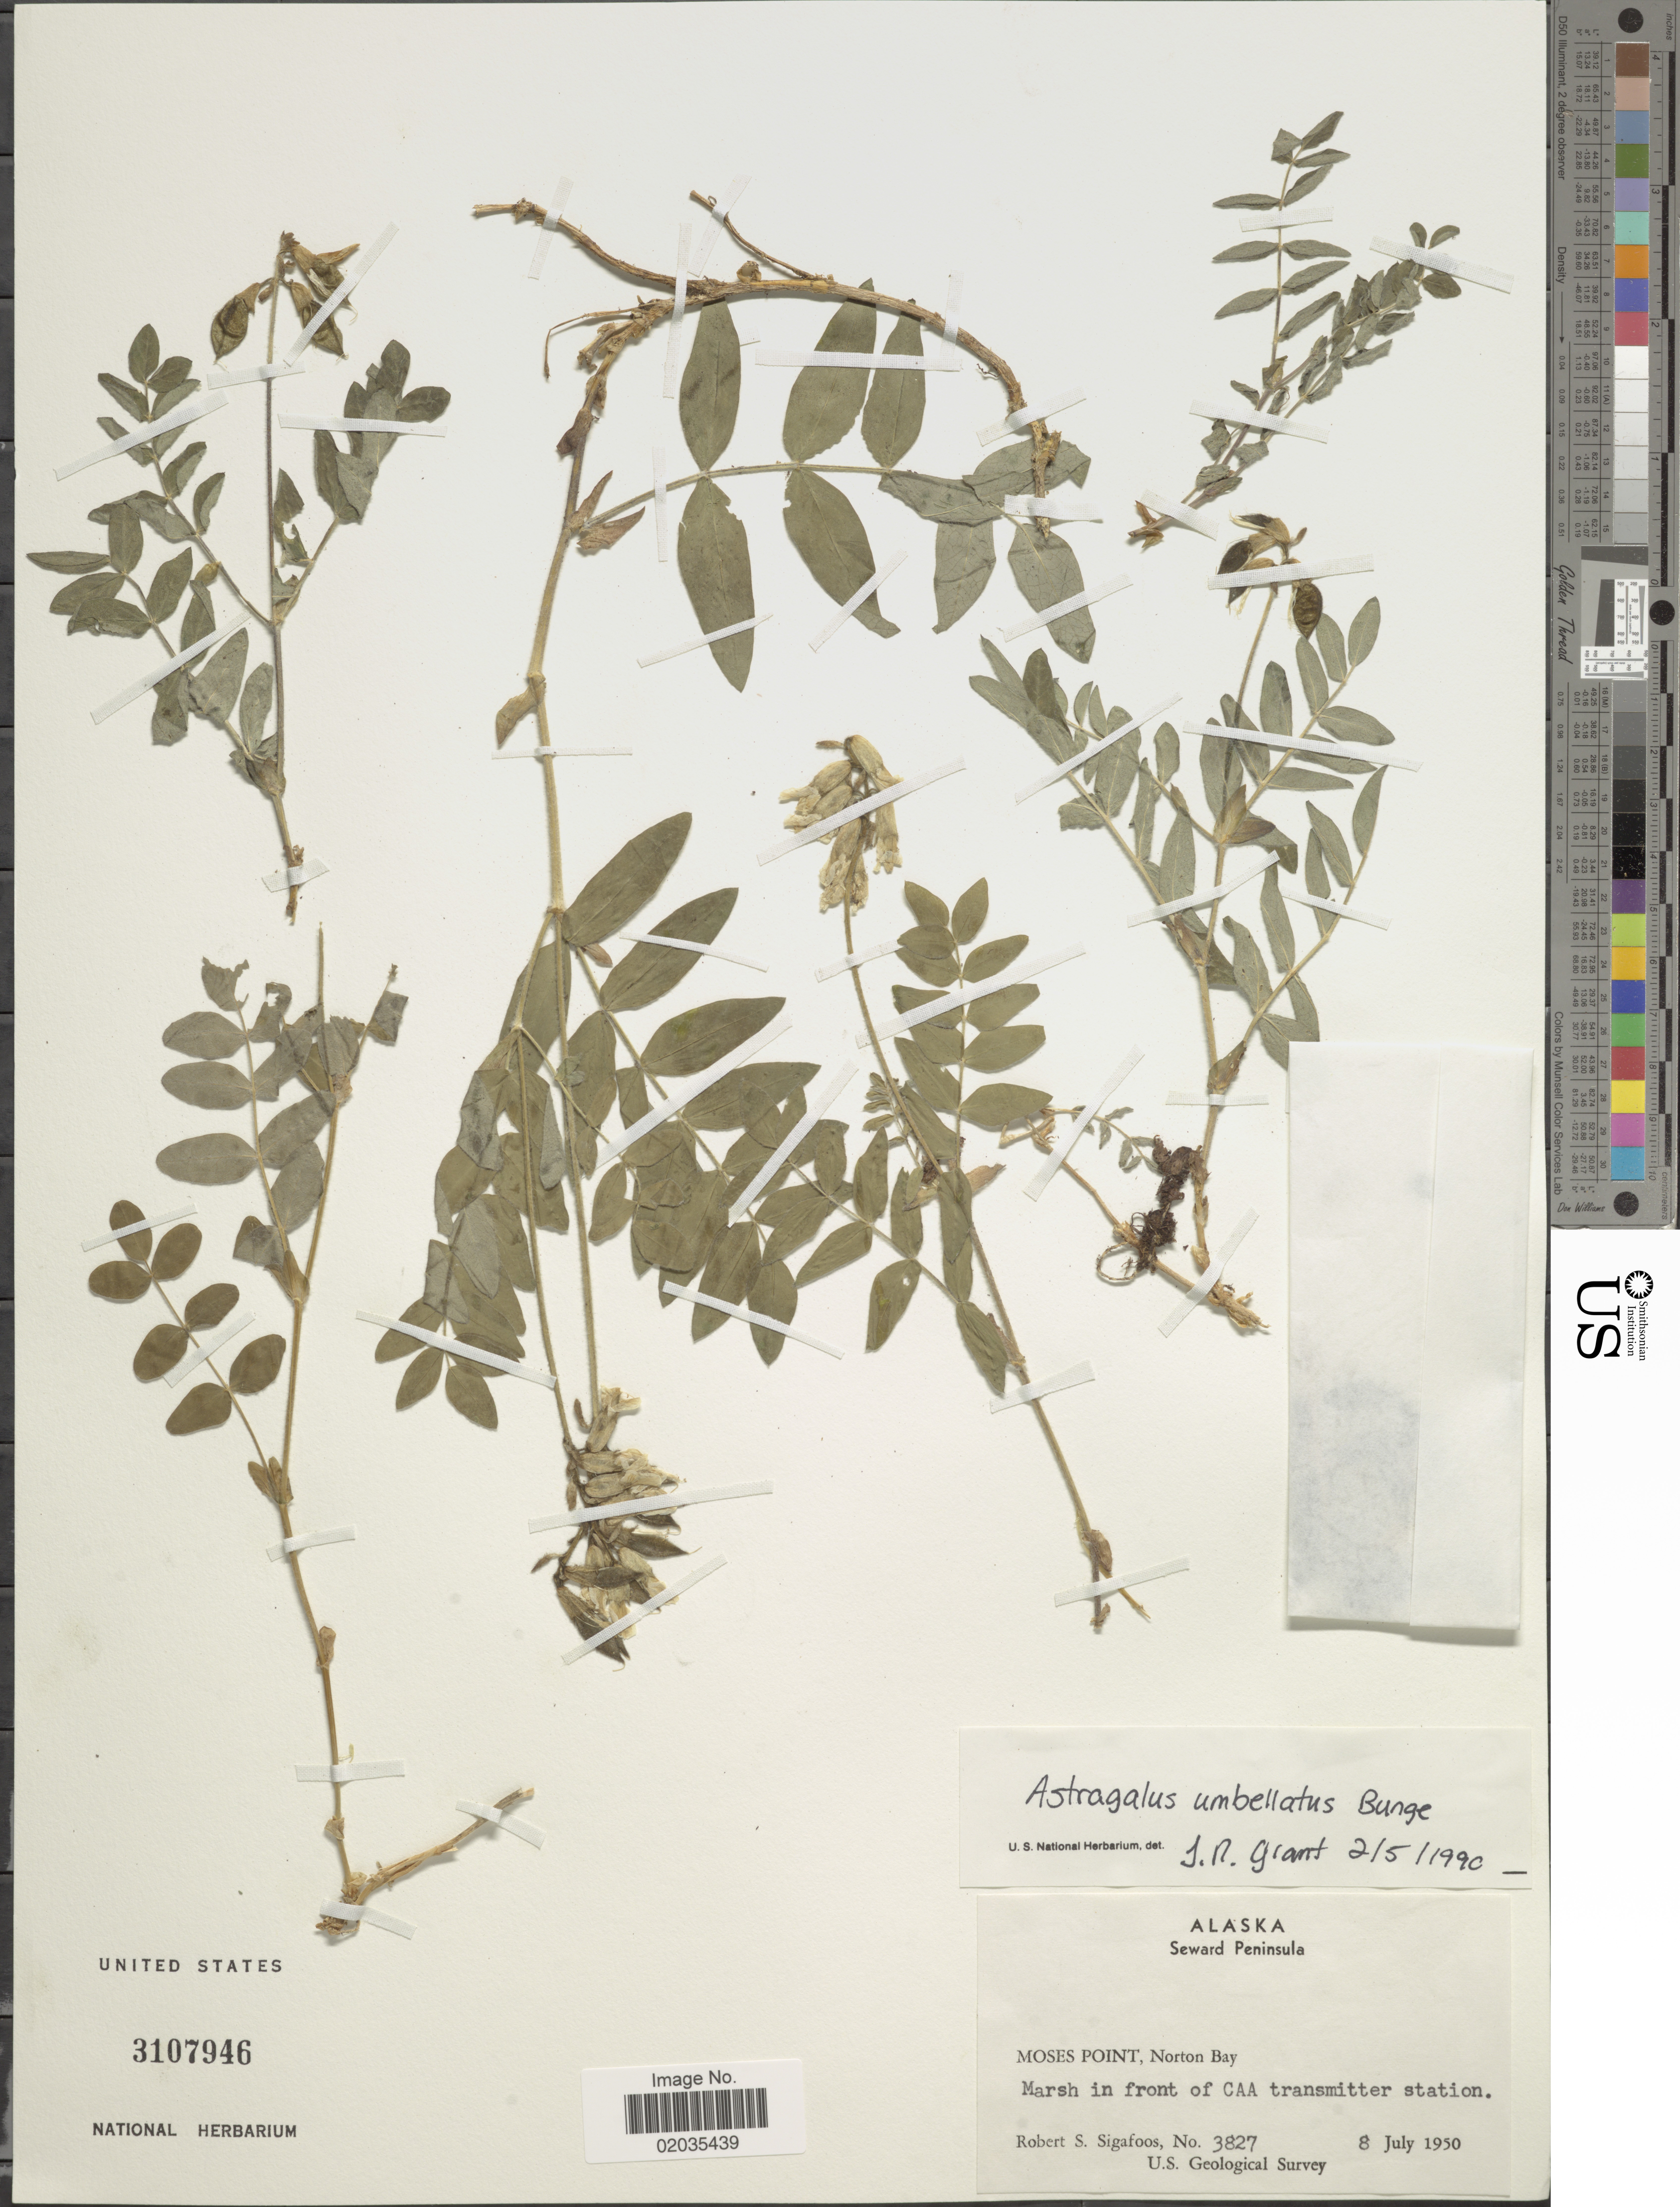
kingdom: Plantae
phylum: Tracheophyta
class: Magnoliopsida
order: Fabales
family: Fabaceae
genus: Astragalus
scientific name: Astragalus umbellatus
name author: Bunge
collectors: R. Sigafoos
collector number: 3827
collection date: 1950-07-08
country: United States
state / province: Alaska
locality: Seward Peninsula. Moses Point, Norton Bay. in front of CAA transmitter station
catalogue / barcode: US 3107946